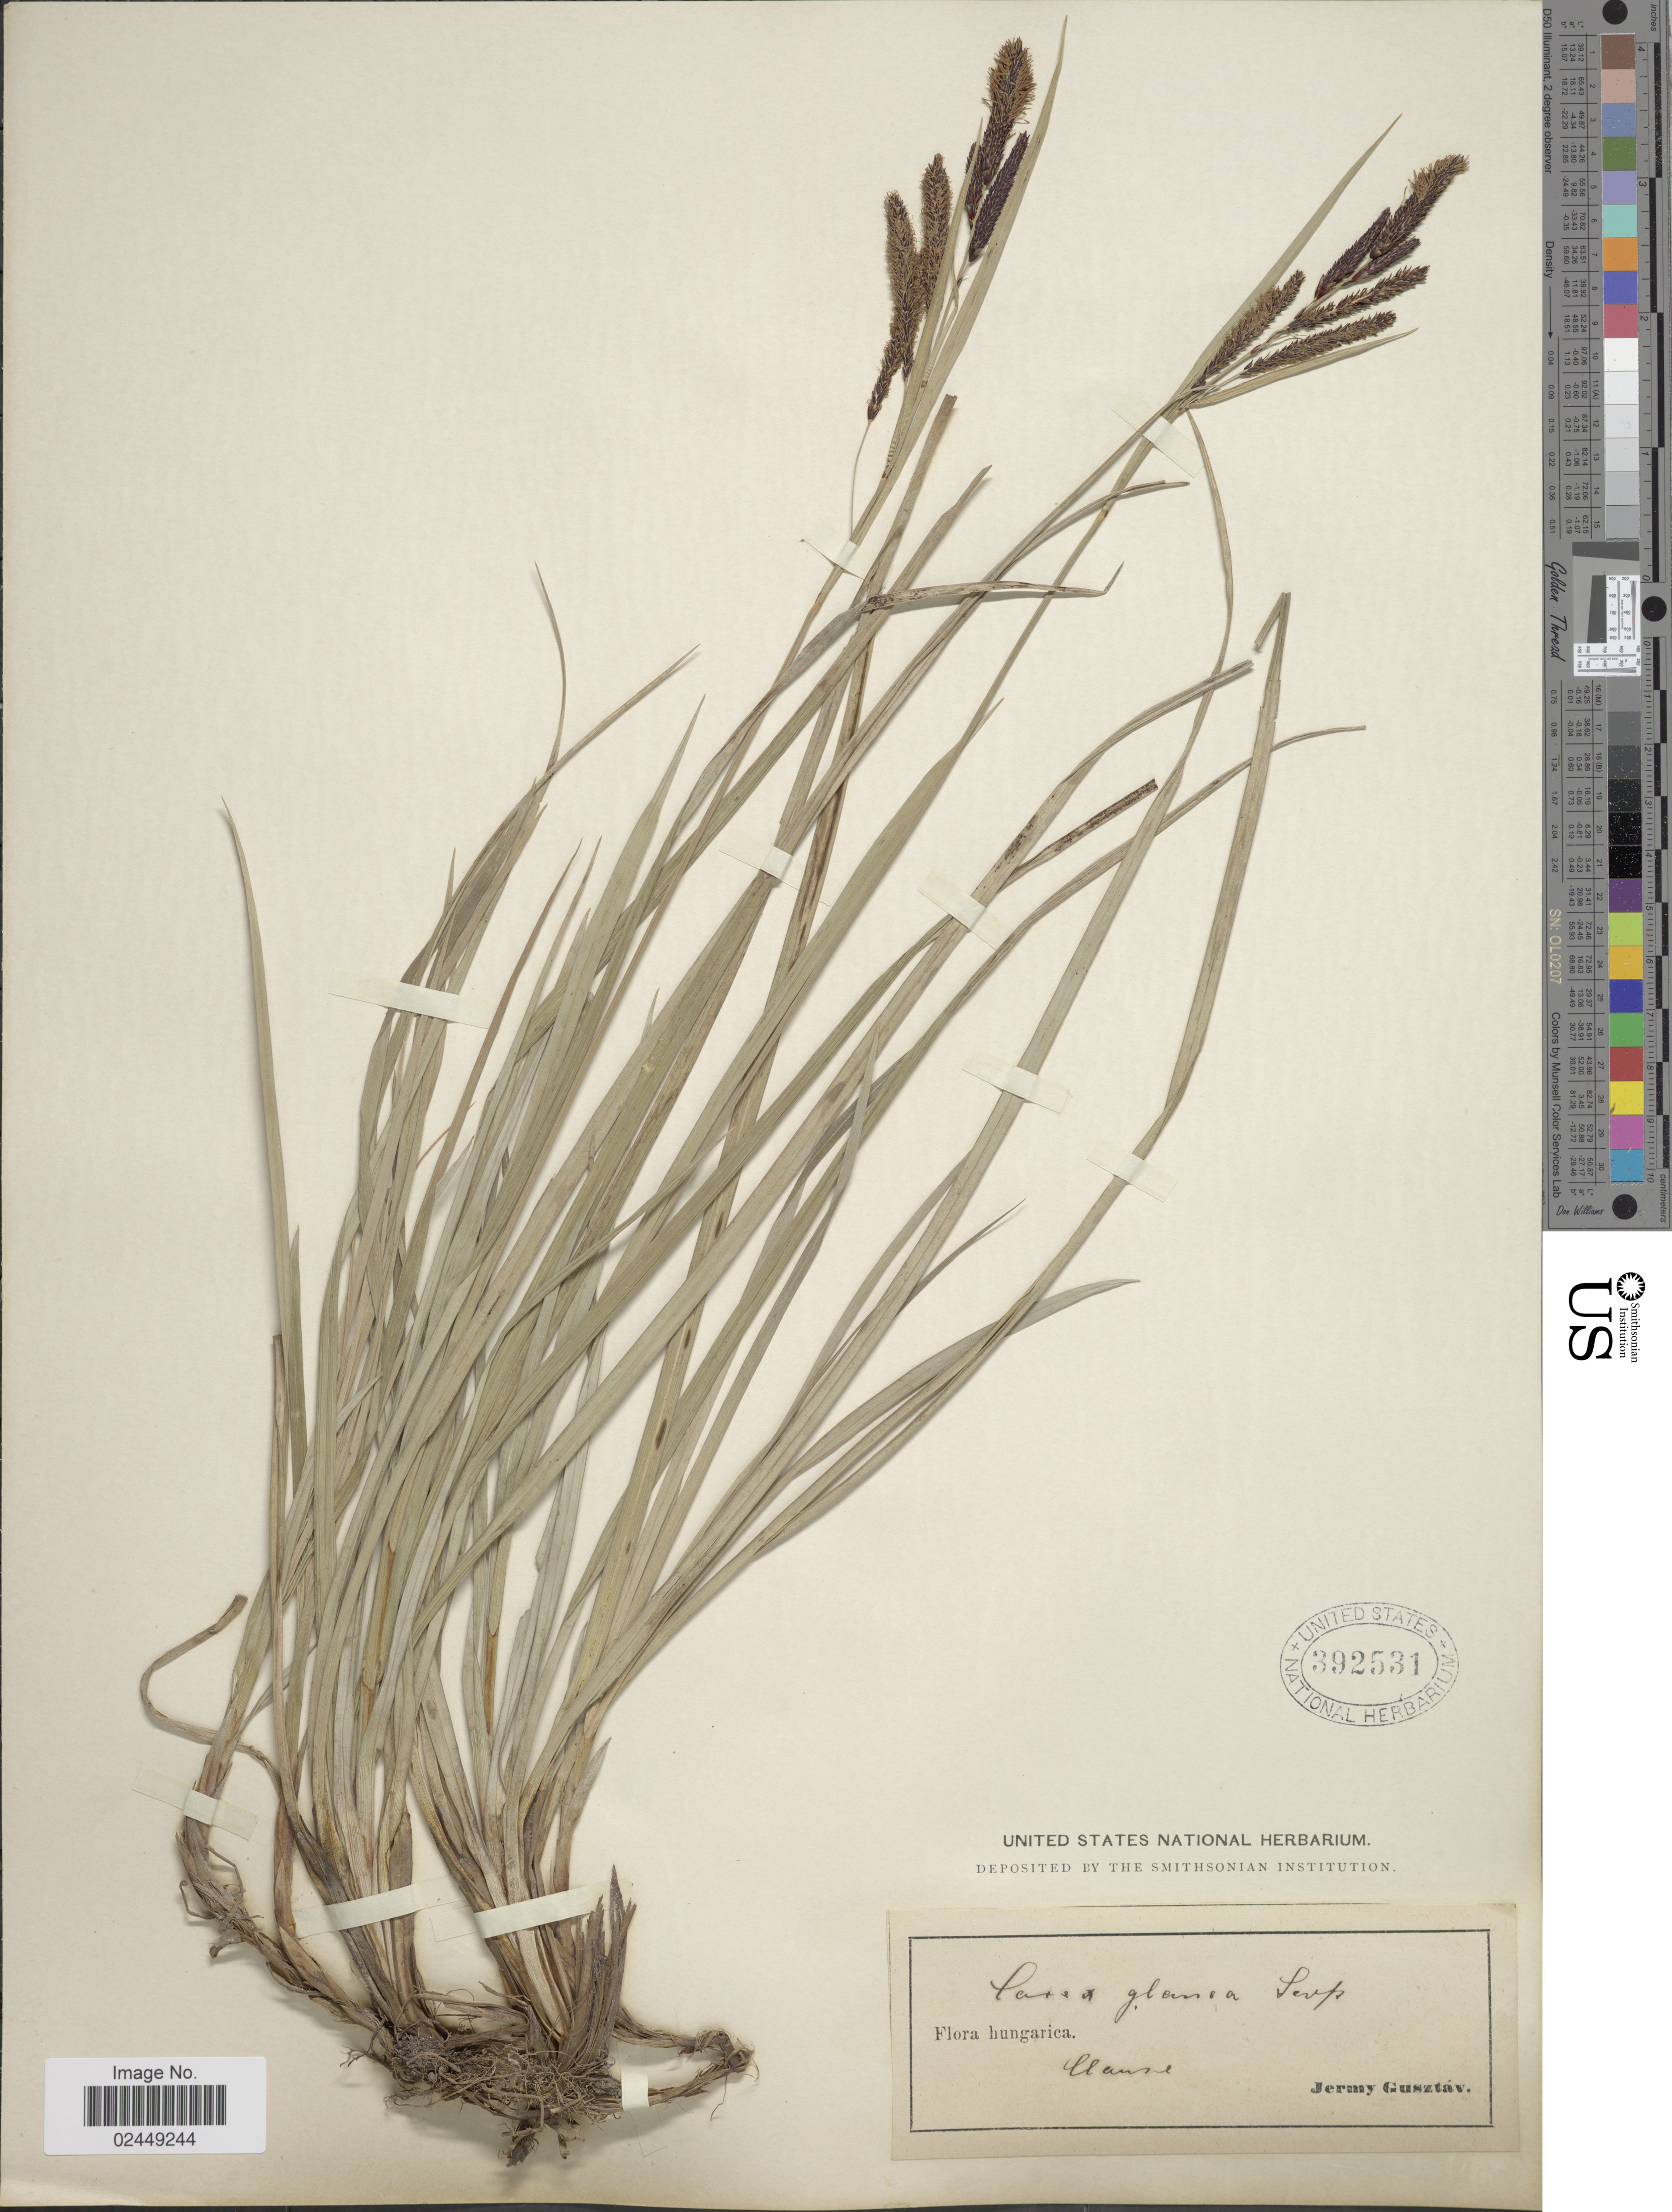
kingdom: Plantae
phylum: Tracheophyta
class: Liliopsida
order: Poales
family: Cyperaceae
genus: Carex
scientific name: Carex flacca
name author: Schreb.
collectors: G. Jermy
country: Hungary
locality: Clause [interpreted]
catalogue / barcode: US 392531